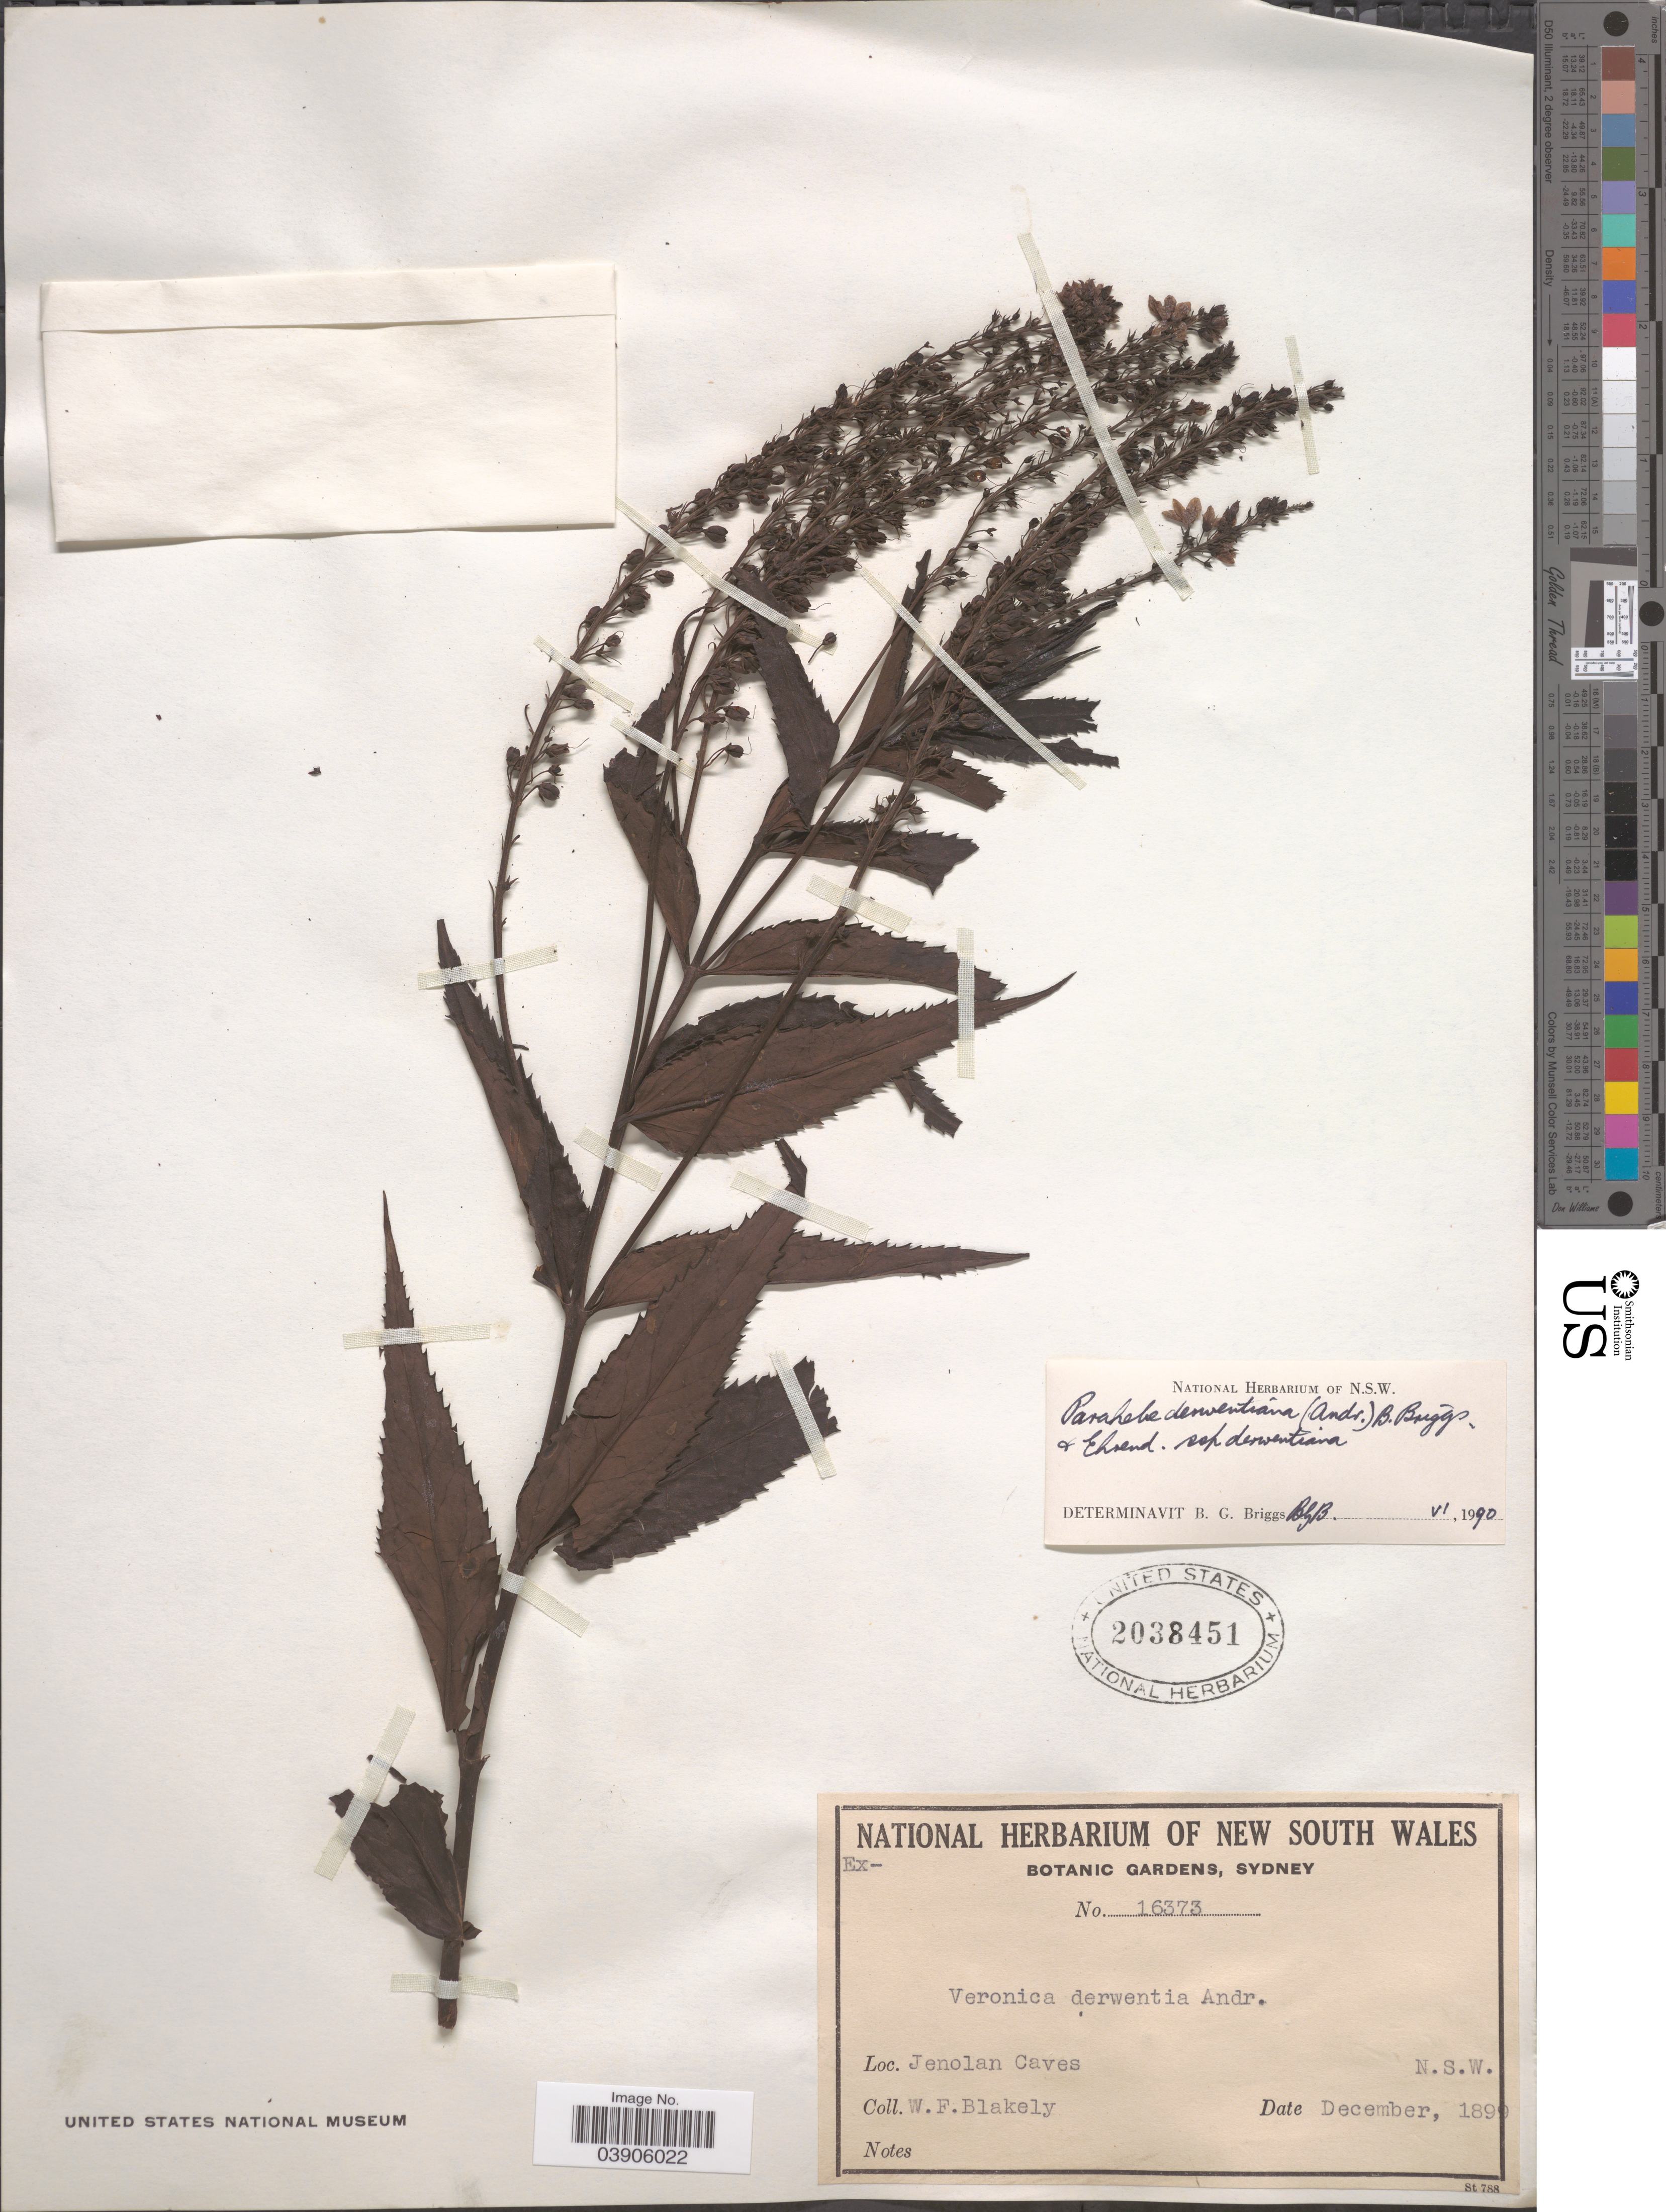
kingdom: Plantae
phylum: Tracheophyta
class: Magnoliopsida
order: Lamiales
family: Plantaginaceae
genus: Parahebe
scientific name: Parahebe derwentiana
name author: (Andrews) B.G. Briggs & Ehrend.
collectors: W. Blakely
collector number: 16373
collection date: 1899-12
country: Australia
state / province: New South Wales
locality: Jenolan Caves. N.S.W.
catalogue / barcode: US 2038451